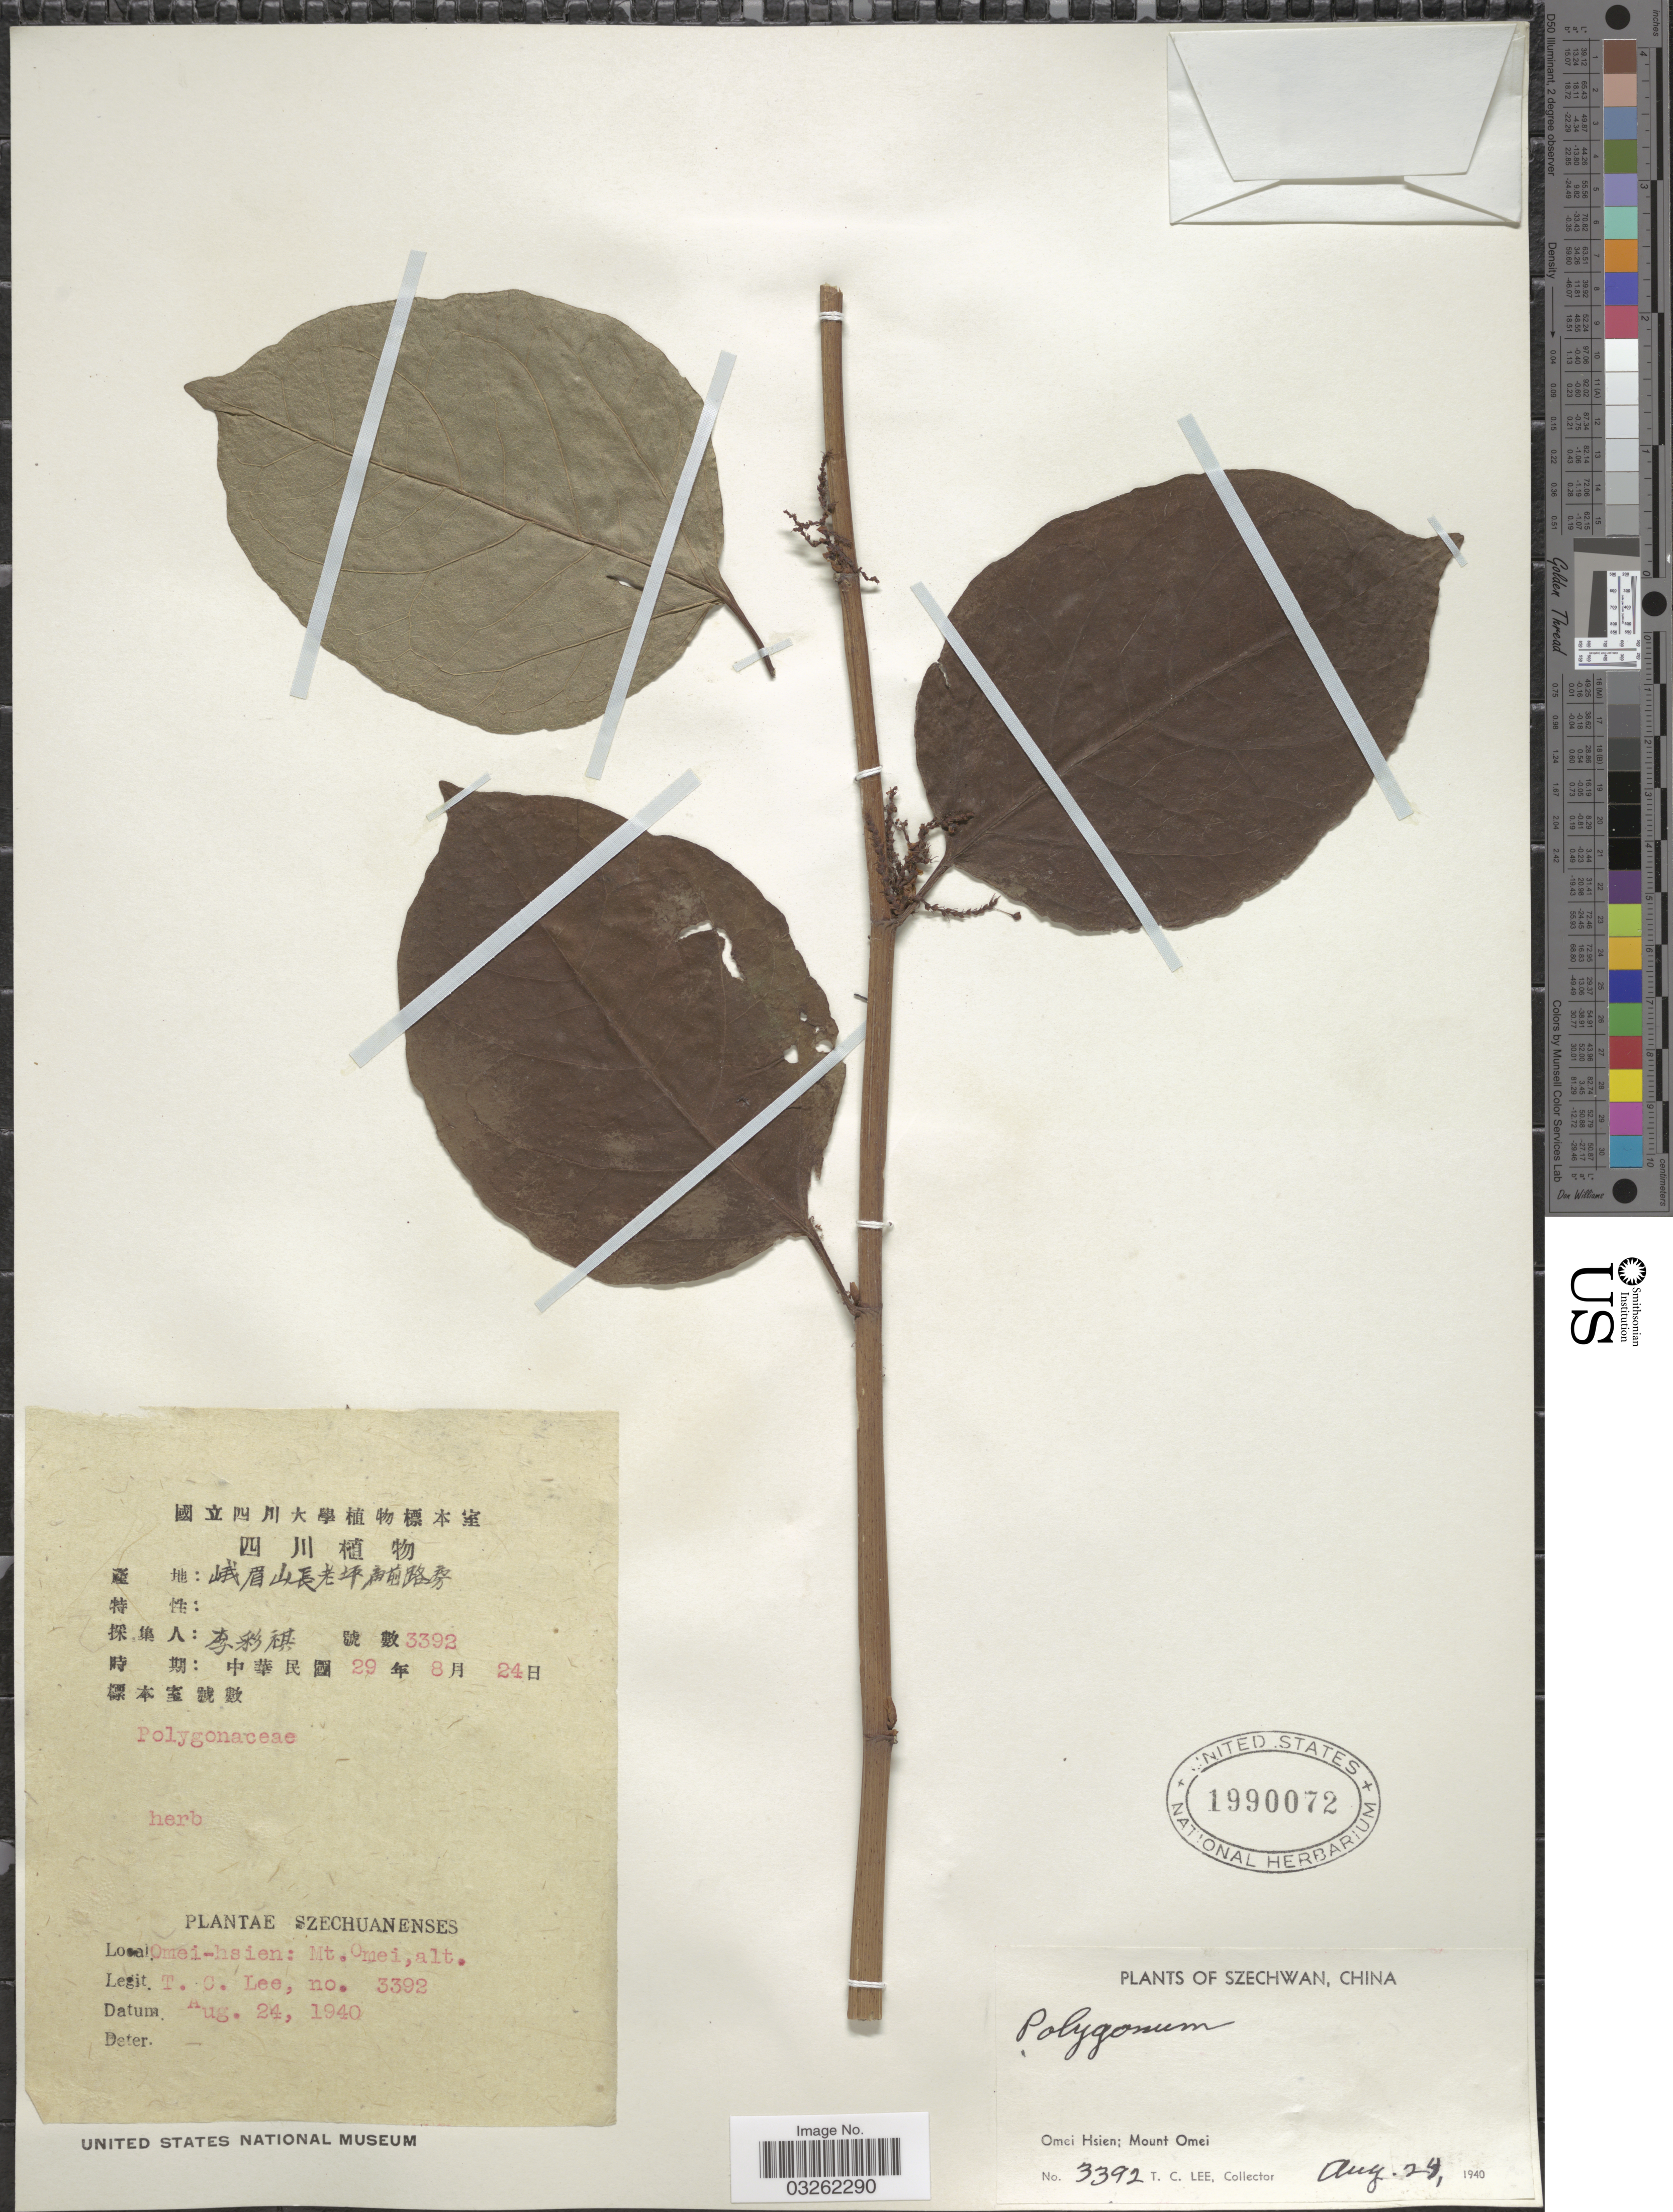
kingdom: Plantae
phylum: Tracheophyta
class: Magnoliopsida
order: Caryophyllales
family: Polygonaceae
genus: Reynoutria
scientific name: Reynoutria sp.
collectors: T. Lee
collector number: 3392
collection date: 1940-08-24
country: China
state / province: Sichuan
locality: Szechwan, Omei Hsien; Mount Omei.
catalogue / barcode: US 1990072